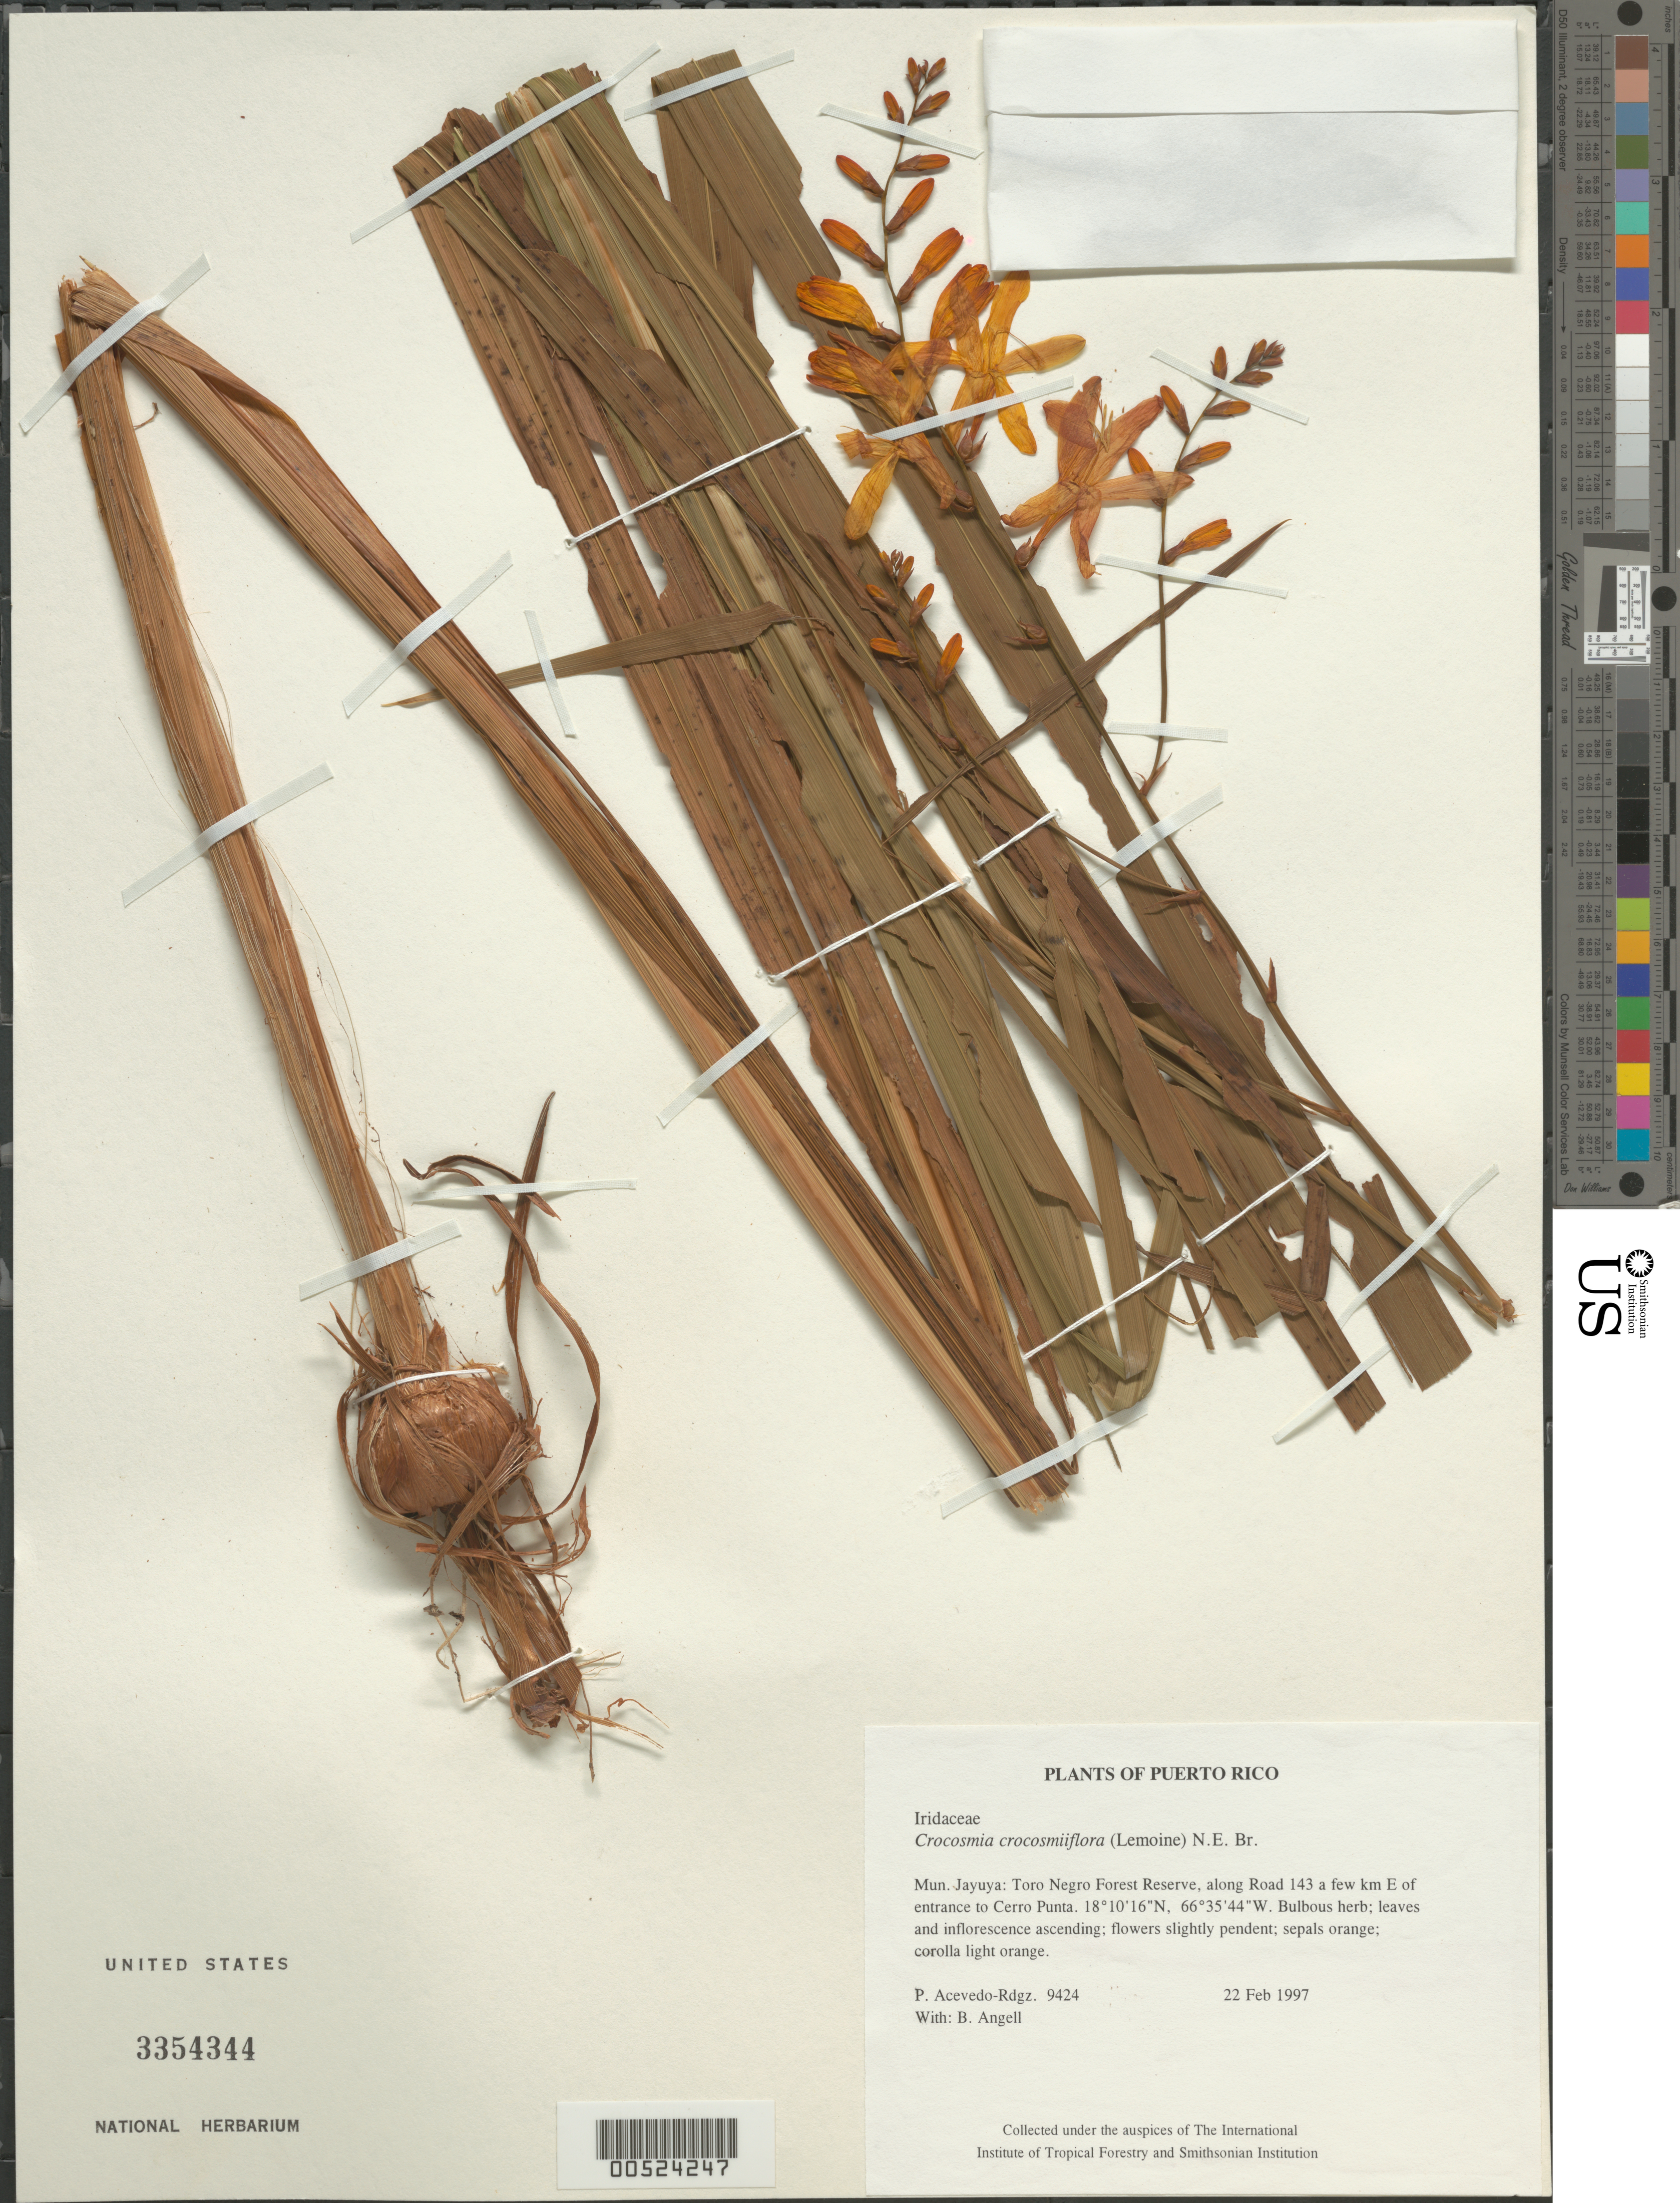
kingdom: Plantae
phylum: Tracheophyta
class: Liliopsida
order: Asparagales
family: Iridaceae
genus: Crocosmia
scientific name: Crocosmia x crocosmiiflora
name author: (Lemoine) N.E. Br.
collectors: P. Acevedo-Rodr. & Bobbi Angell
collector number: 9424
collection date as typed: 22 Feb 1997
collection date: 1997-02-22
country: Puerto Rico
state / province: Jayuya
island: Puerto Rico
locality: Jayuya: Toro Negro Forest Reserve, along Road 143 a few km E of entrance to Cerro Punta.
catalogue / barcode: US 3354344